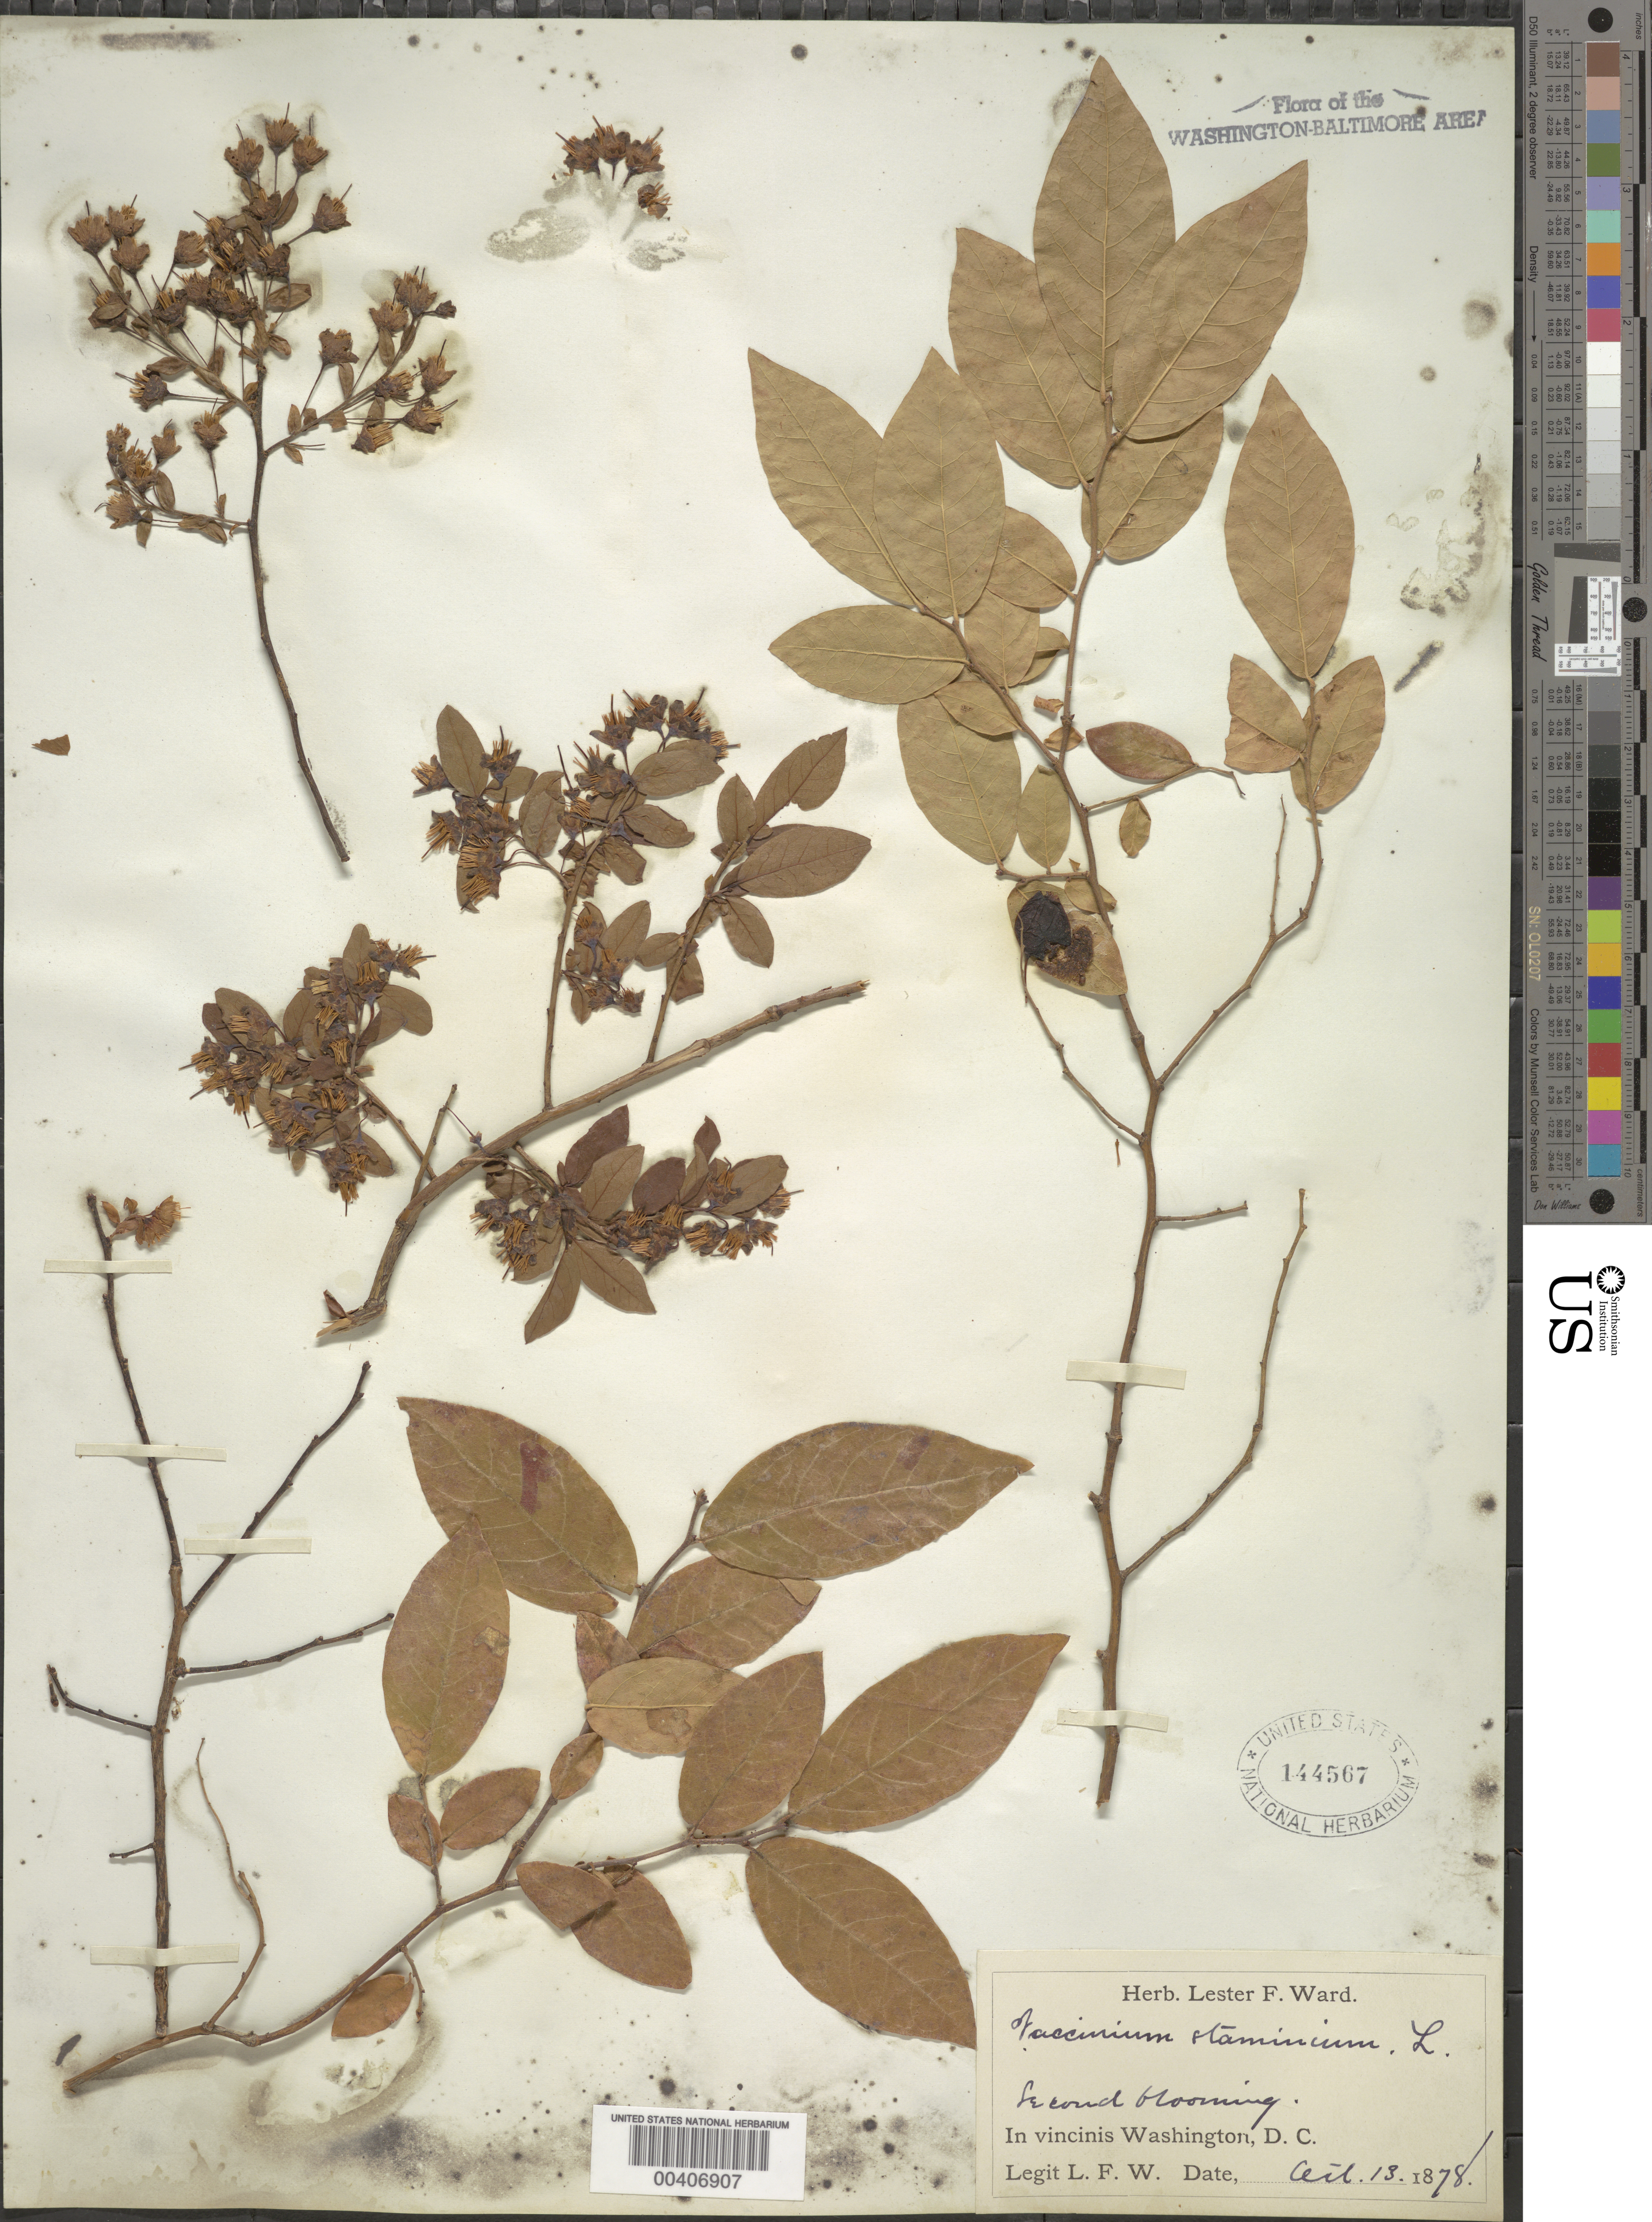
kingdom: Plantae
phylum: Tracheophyta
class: Magnoliopsida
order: Ericales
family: Ericaceae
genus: Vaccinium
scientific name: Vaccinium stamineum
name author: L.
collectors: L. F. Ward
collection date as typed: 13 Oct 1878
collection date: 1878-10-13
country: United States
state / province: District of Columbia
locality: Washington DC Area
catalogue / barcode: US 144567